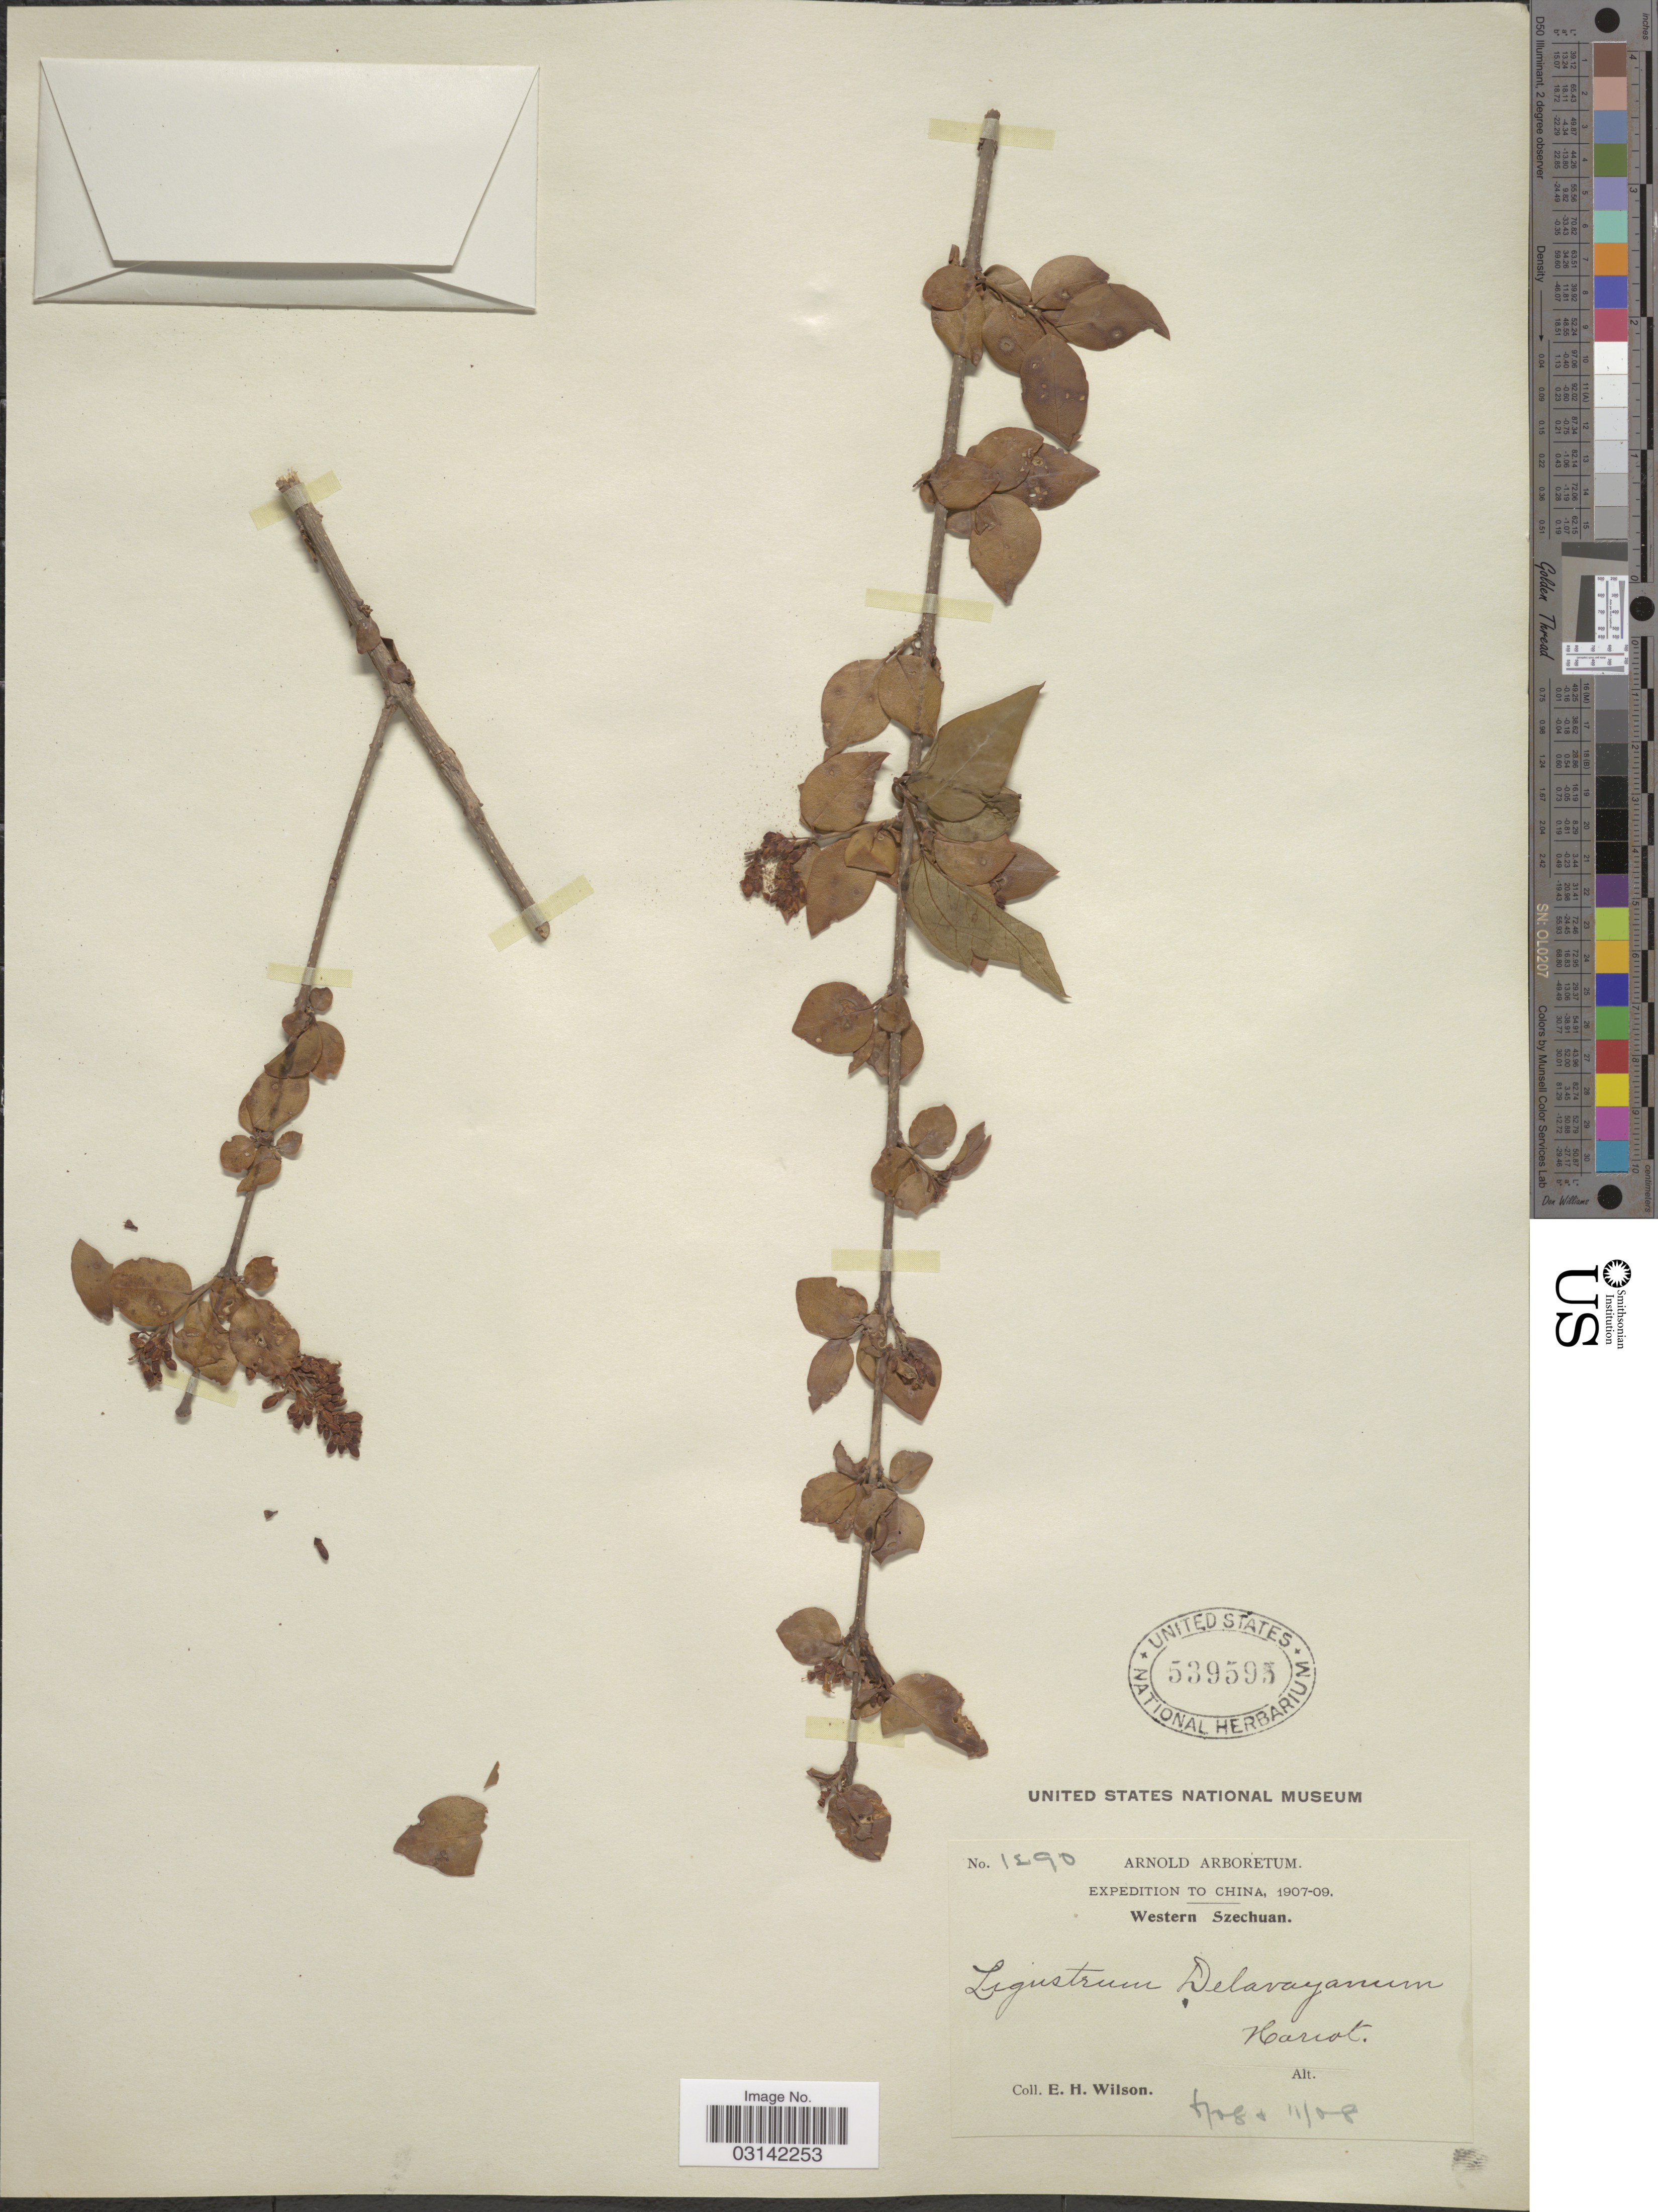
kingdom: Plantae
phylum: Tracheophyta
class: Magnoliopsida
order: Lamiales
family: Oleaceae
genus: Ligustrum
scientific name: Ligustrum delavayanum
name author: Har.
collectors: E. Wilson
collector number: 1290*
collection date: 1908-06/1908-11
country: China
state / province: Sichuan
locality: Western Szechuan.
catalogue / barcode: US 539595